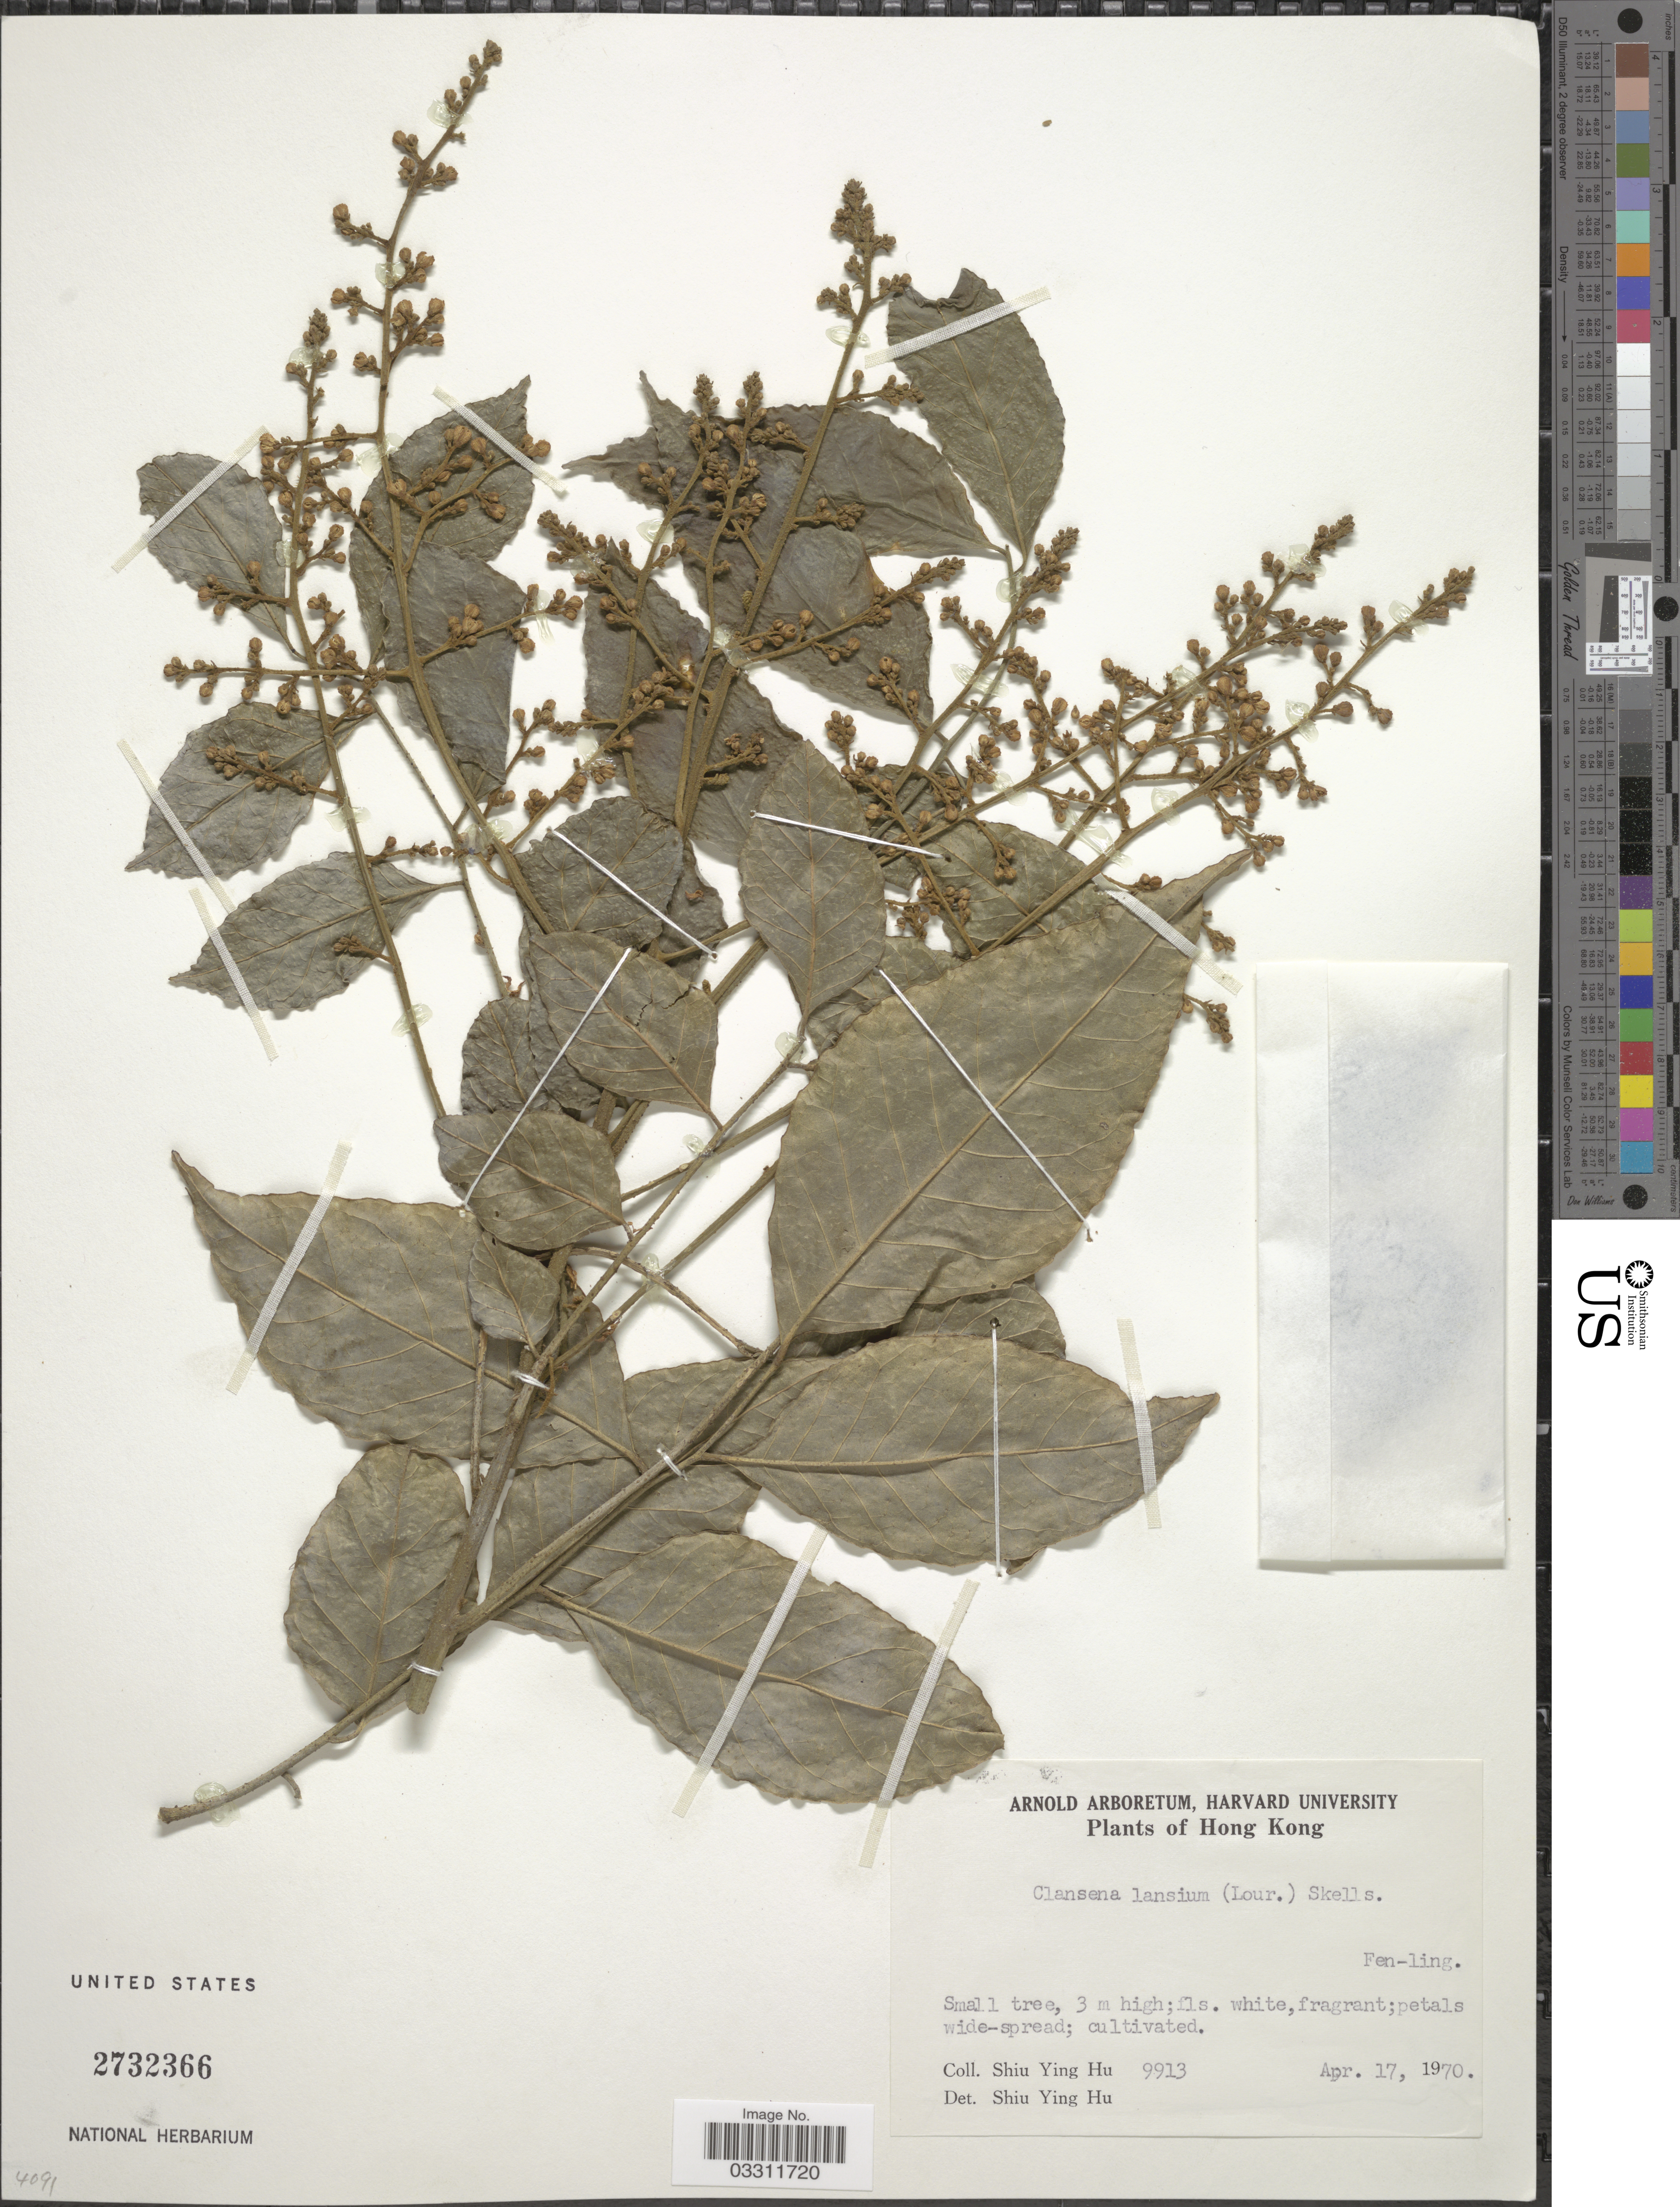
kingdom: Plantae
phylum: Tracheophyta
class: Magnoliopsida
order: Sapindales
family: Rutaceae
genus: Clausena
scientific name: Clausena lansium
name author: (Lour.) Skeels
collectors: S. Y. Hu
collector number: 9913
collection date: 1970-04-17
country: China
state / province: Hong Kong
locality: Fen-ling.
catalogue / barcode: US 2732366